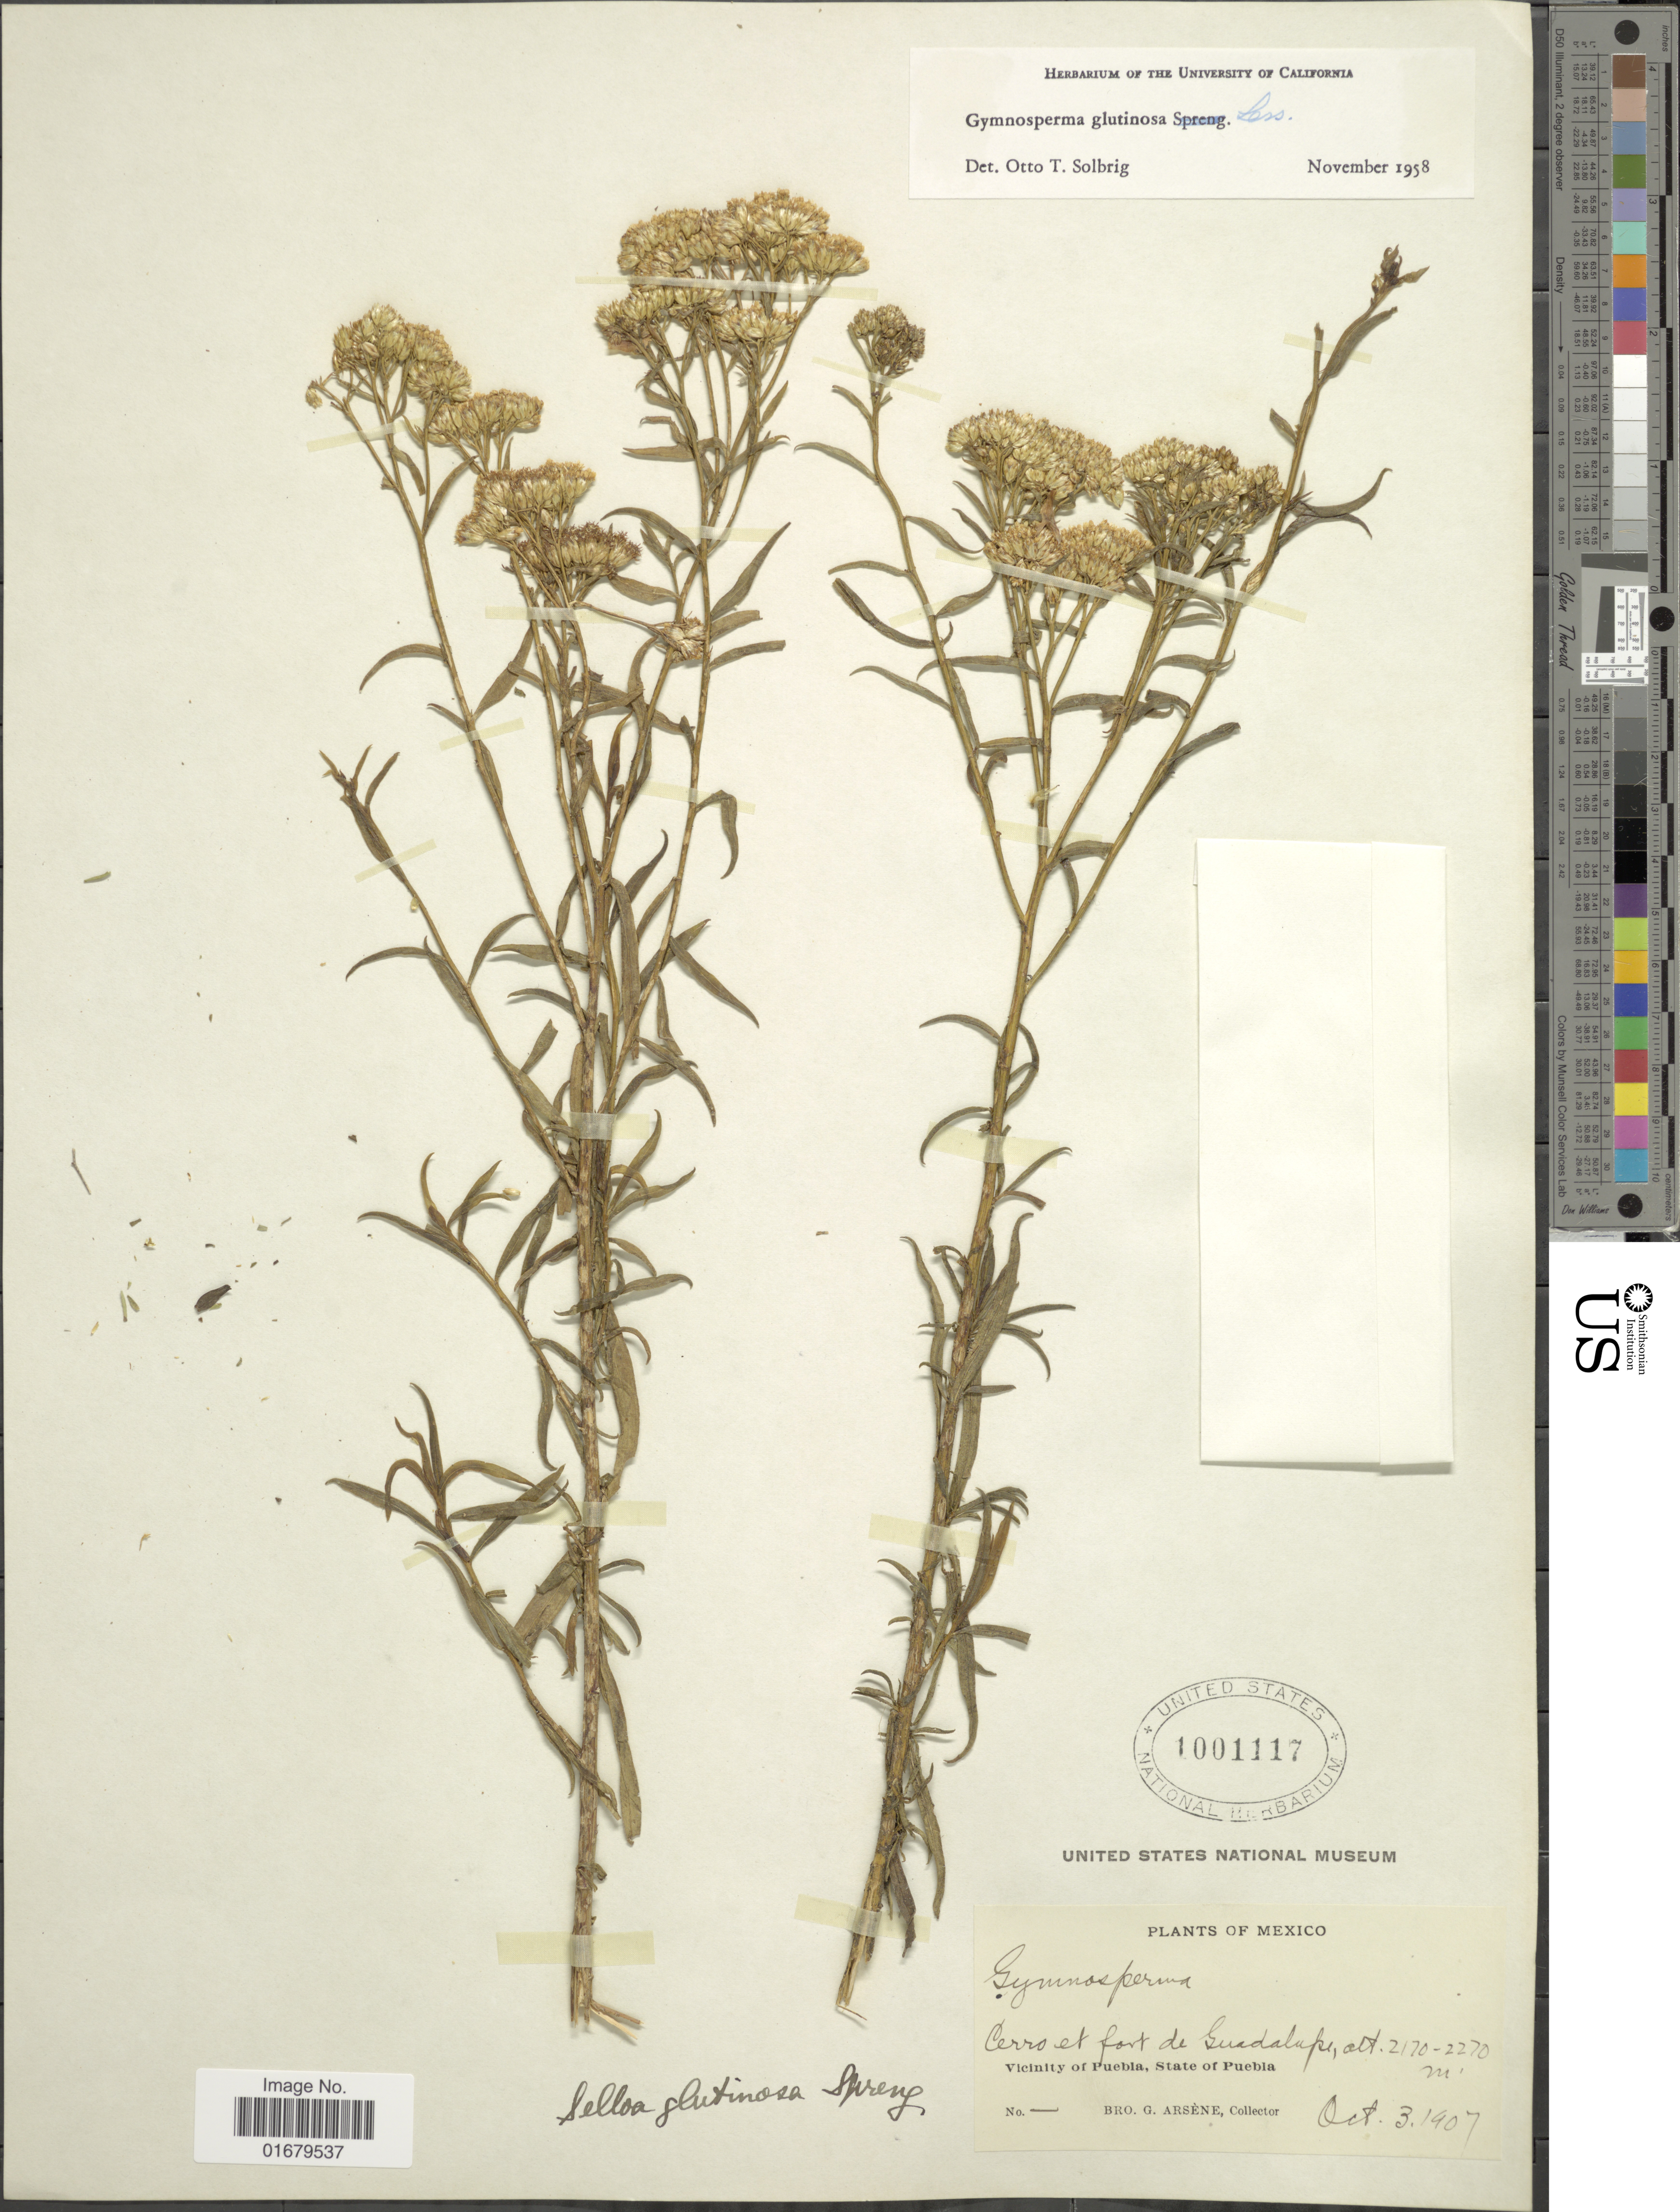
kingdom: Plantae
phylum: Tracheophyta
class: Magnoliopsida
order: Asterales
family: Asteraceae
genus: Gymnosperma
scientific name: Gymnosperma glutinosum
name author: (Spreng.) Less.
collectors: Bro. G. Arsène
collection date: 1907-10-03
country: Mexico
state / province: Puebla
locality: Cerro et fort de Guadalupe, Vicinity of Puebla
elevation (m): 2170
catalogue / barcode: US 1001117